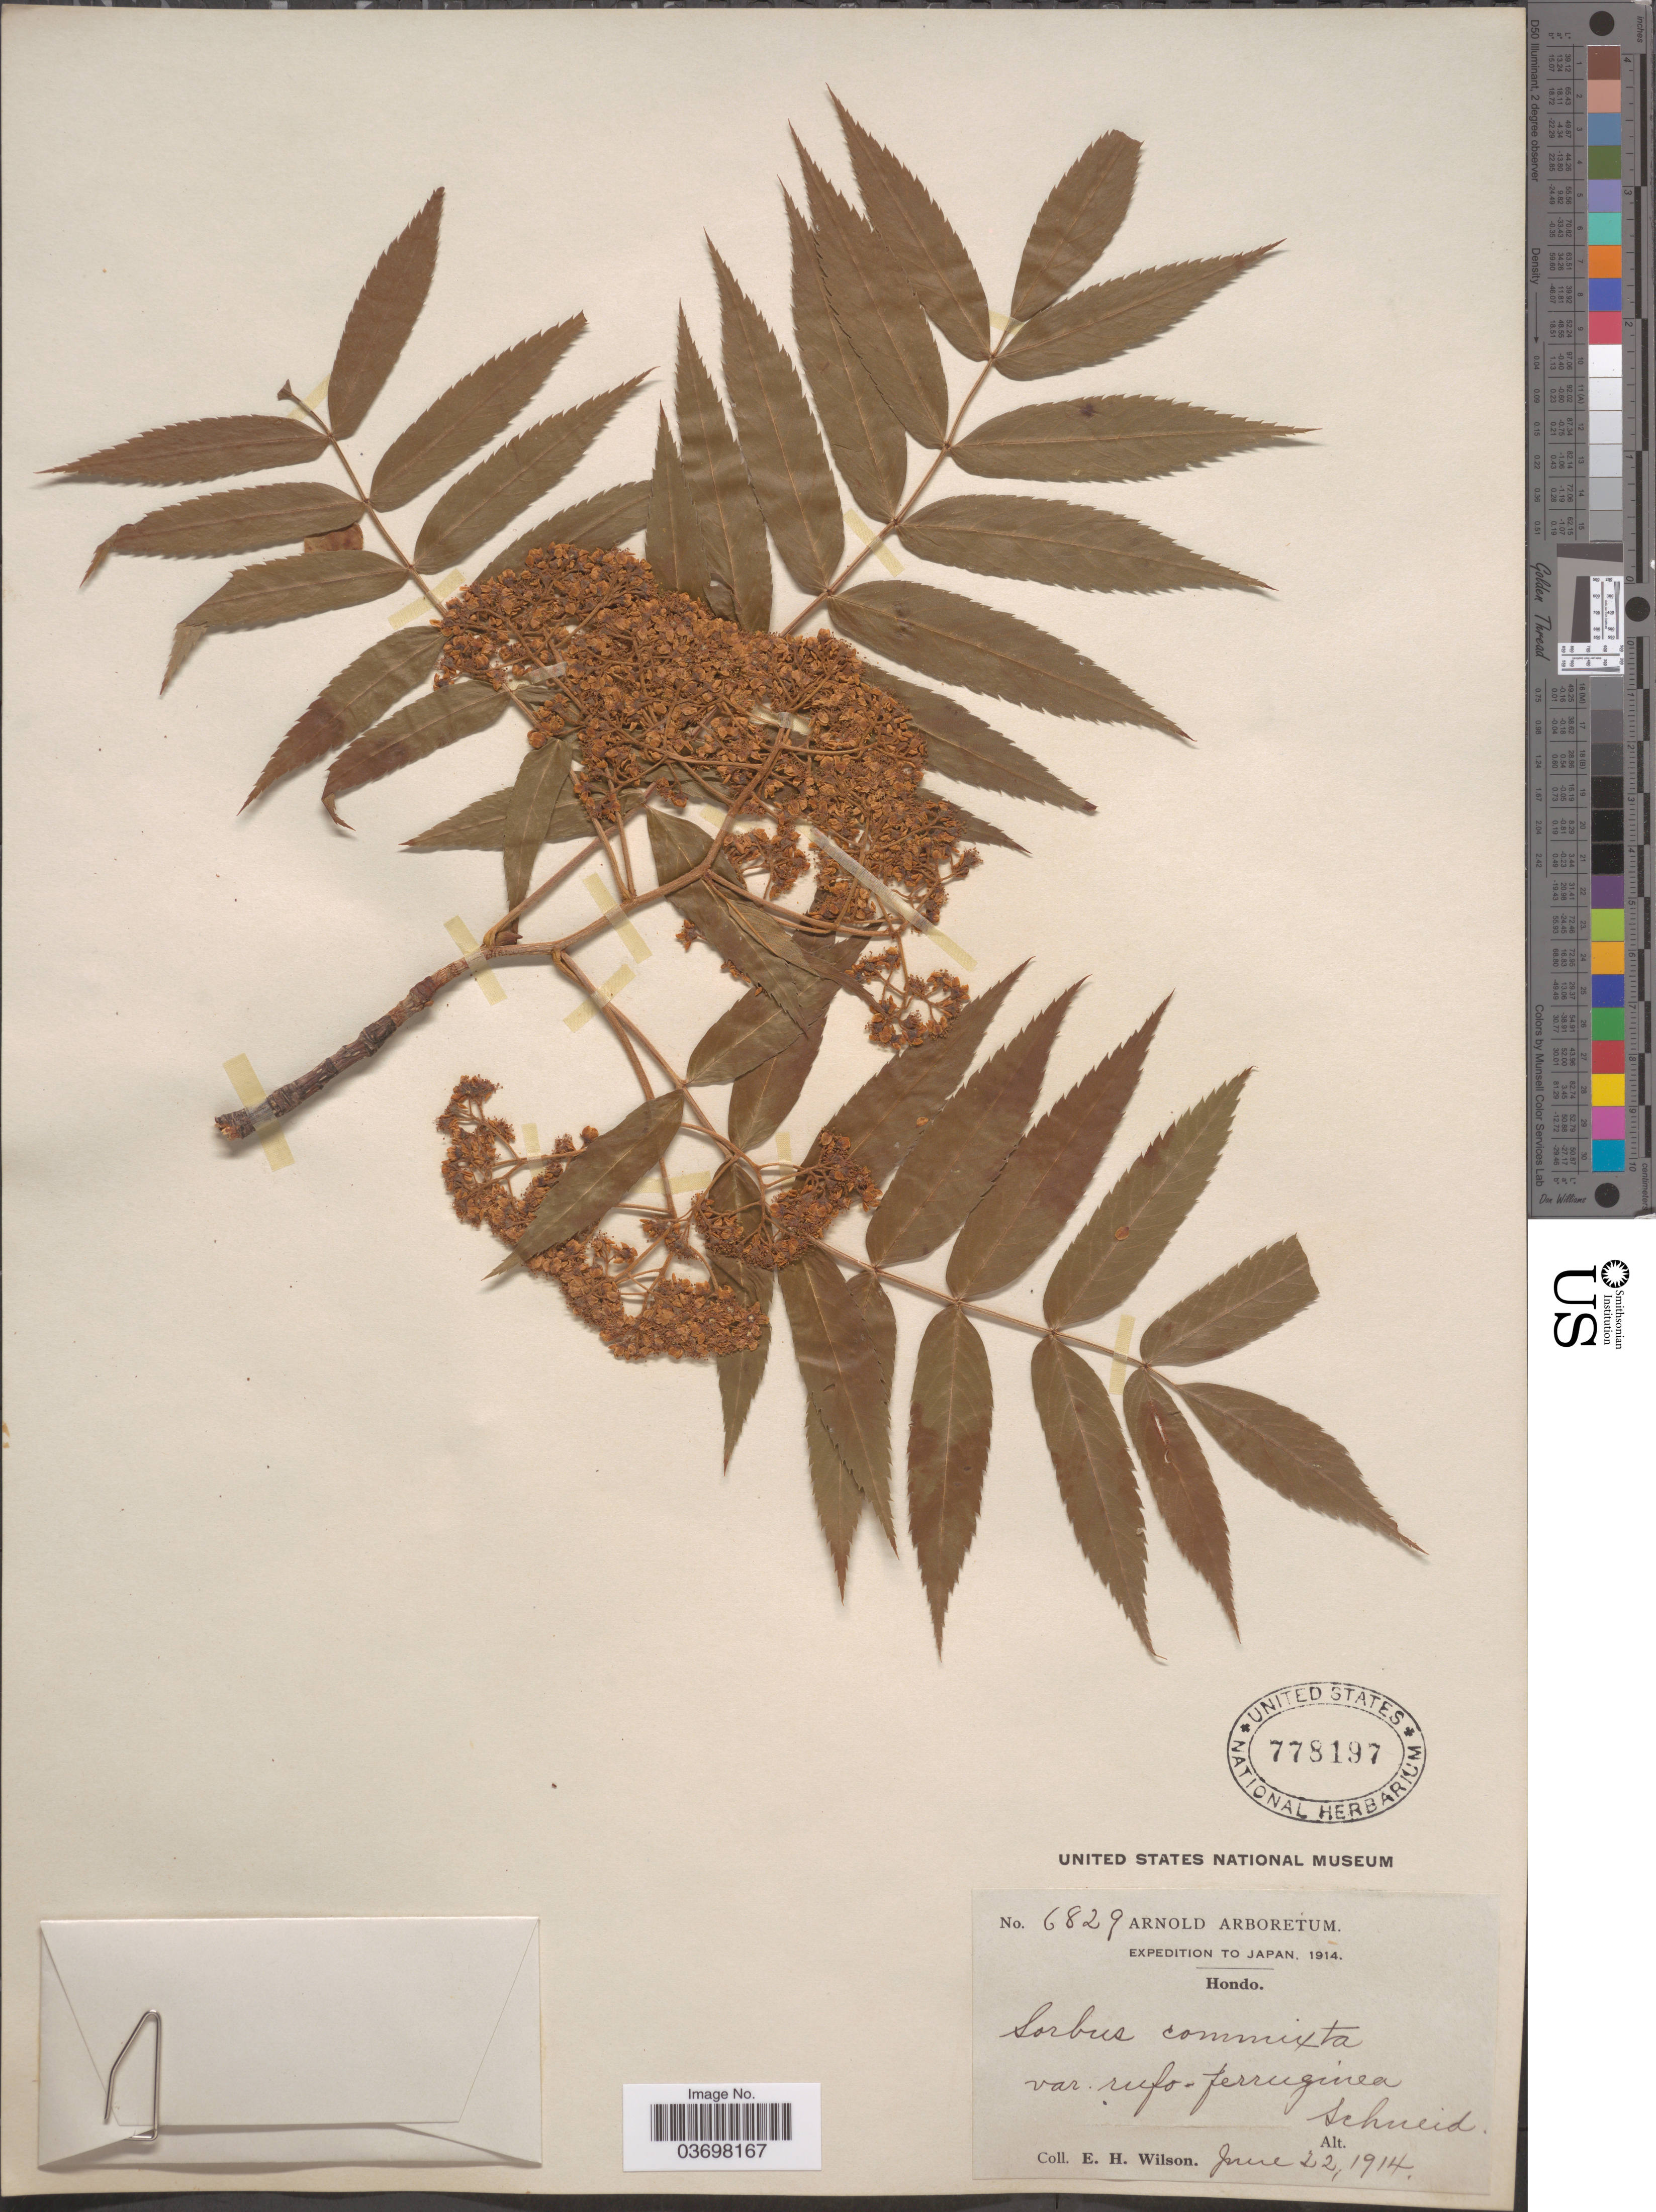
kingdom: Plantae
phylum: Tracheophyta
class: Magnoliopsida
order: Rosales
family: Rosaceae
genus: Sorbus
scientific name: Sorbus commixta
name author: Hedl.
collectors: E. Wilson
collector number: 6829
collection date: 1914-06-12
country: Japan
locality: Hondo.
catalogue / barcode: US 778197